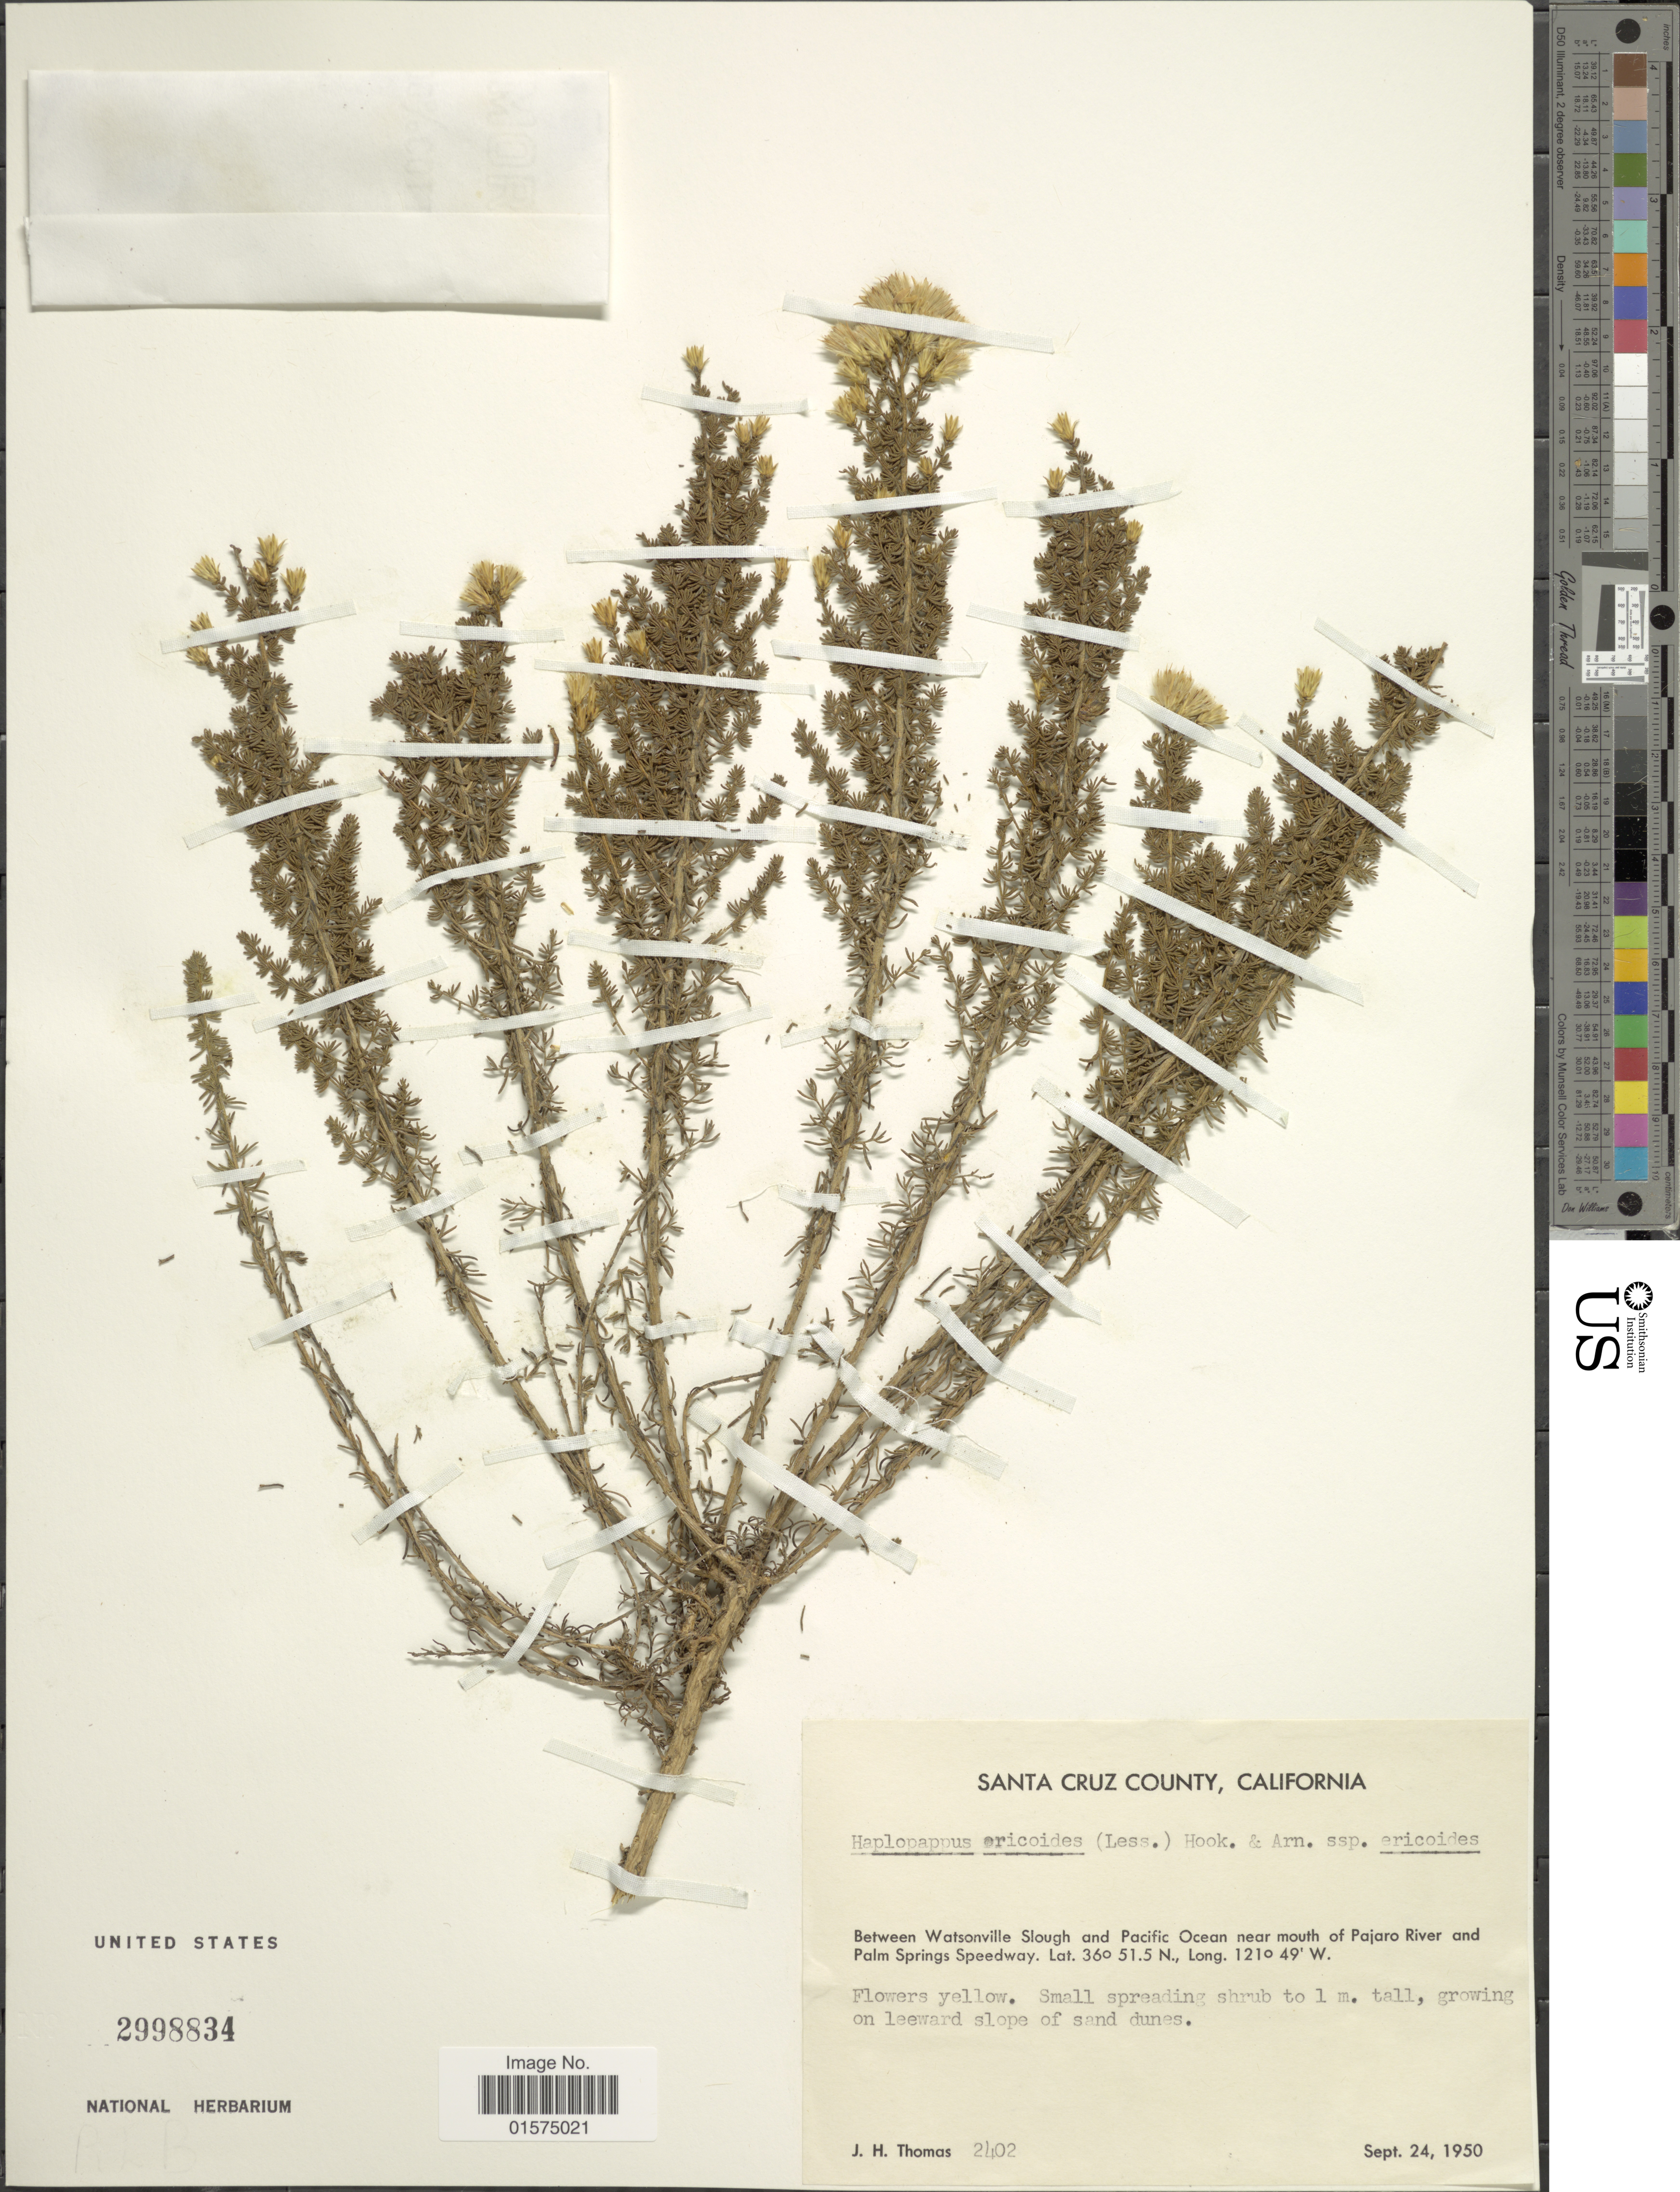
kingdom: Plantae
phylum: Tracheophyta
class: Magnoliopsida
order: Asterales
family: Asteraceae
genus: Ericameria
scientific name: Ericameria ericoides subsp. ericoides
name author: (Less.) Nutt. ex Jeps.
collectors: J. H. Thomas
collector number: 2402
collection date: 1950-09-24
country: United States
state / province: California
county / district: Santa Cruz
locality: Santa Cruz County. Between Watsonville Slough and Pacific Ocean near mouth of Pajaro River and Palm Springs Speedway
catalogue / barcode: US 2998834